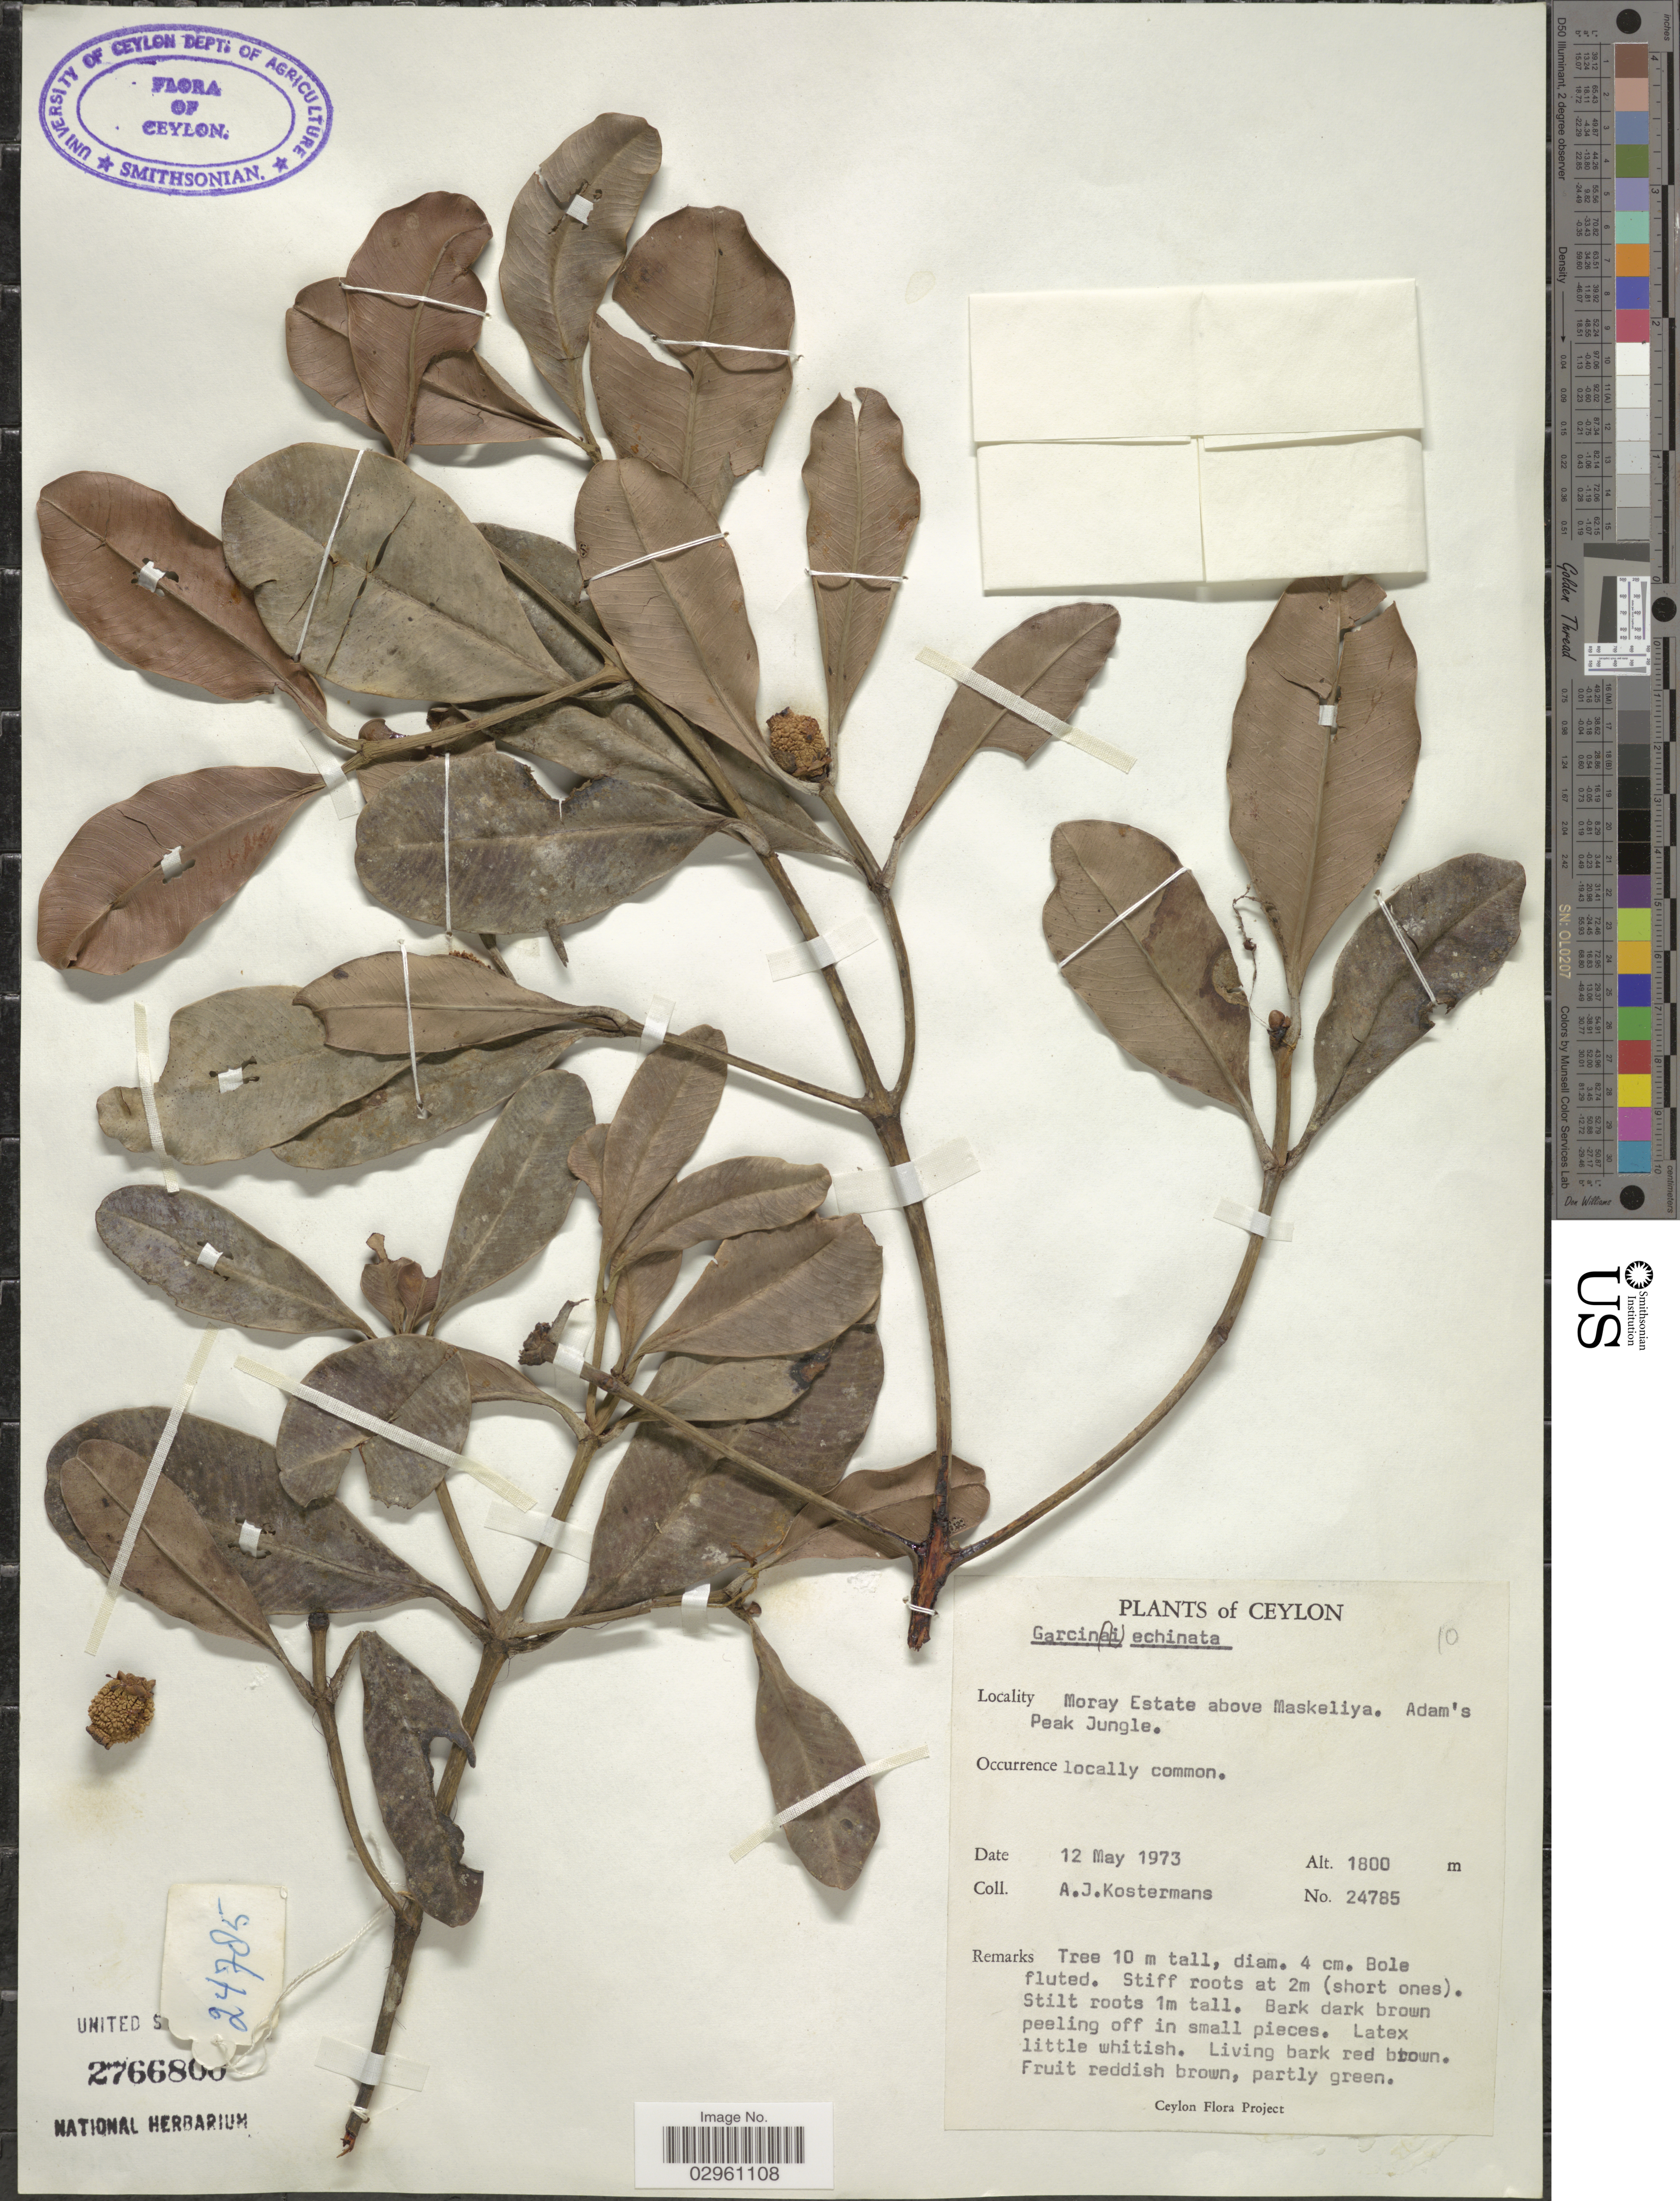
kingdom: Plantae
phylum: Tracheophyta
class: Magnoliopsida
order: Malpighiales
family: Clusiaceae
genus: Garcinia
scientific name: Garcinia echinocarpa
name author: Thwaites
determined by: Strong, Mark T., (BOT), Smithsonian Institution - National Museum of Natural History (UNITED STATES)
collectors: A. J. G. Kostermans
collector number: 24785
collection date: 1973-05-12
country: Sri Lanka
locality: Ceylon. Moray Estate above Maskeliya, Adam's Peak Jungle.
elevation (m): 1800